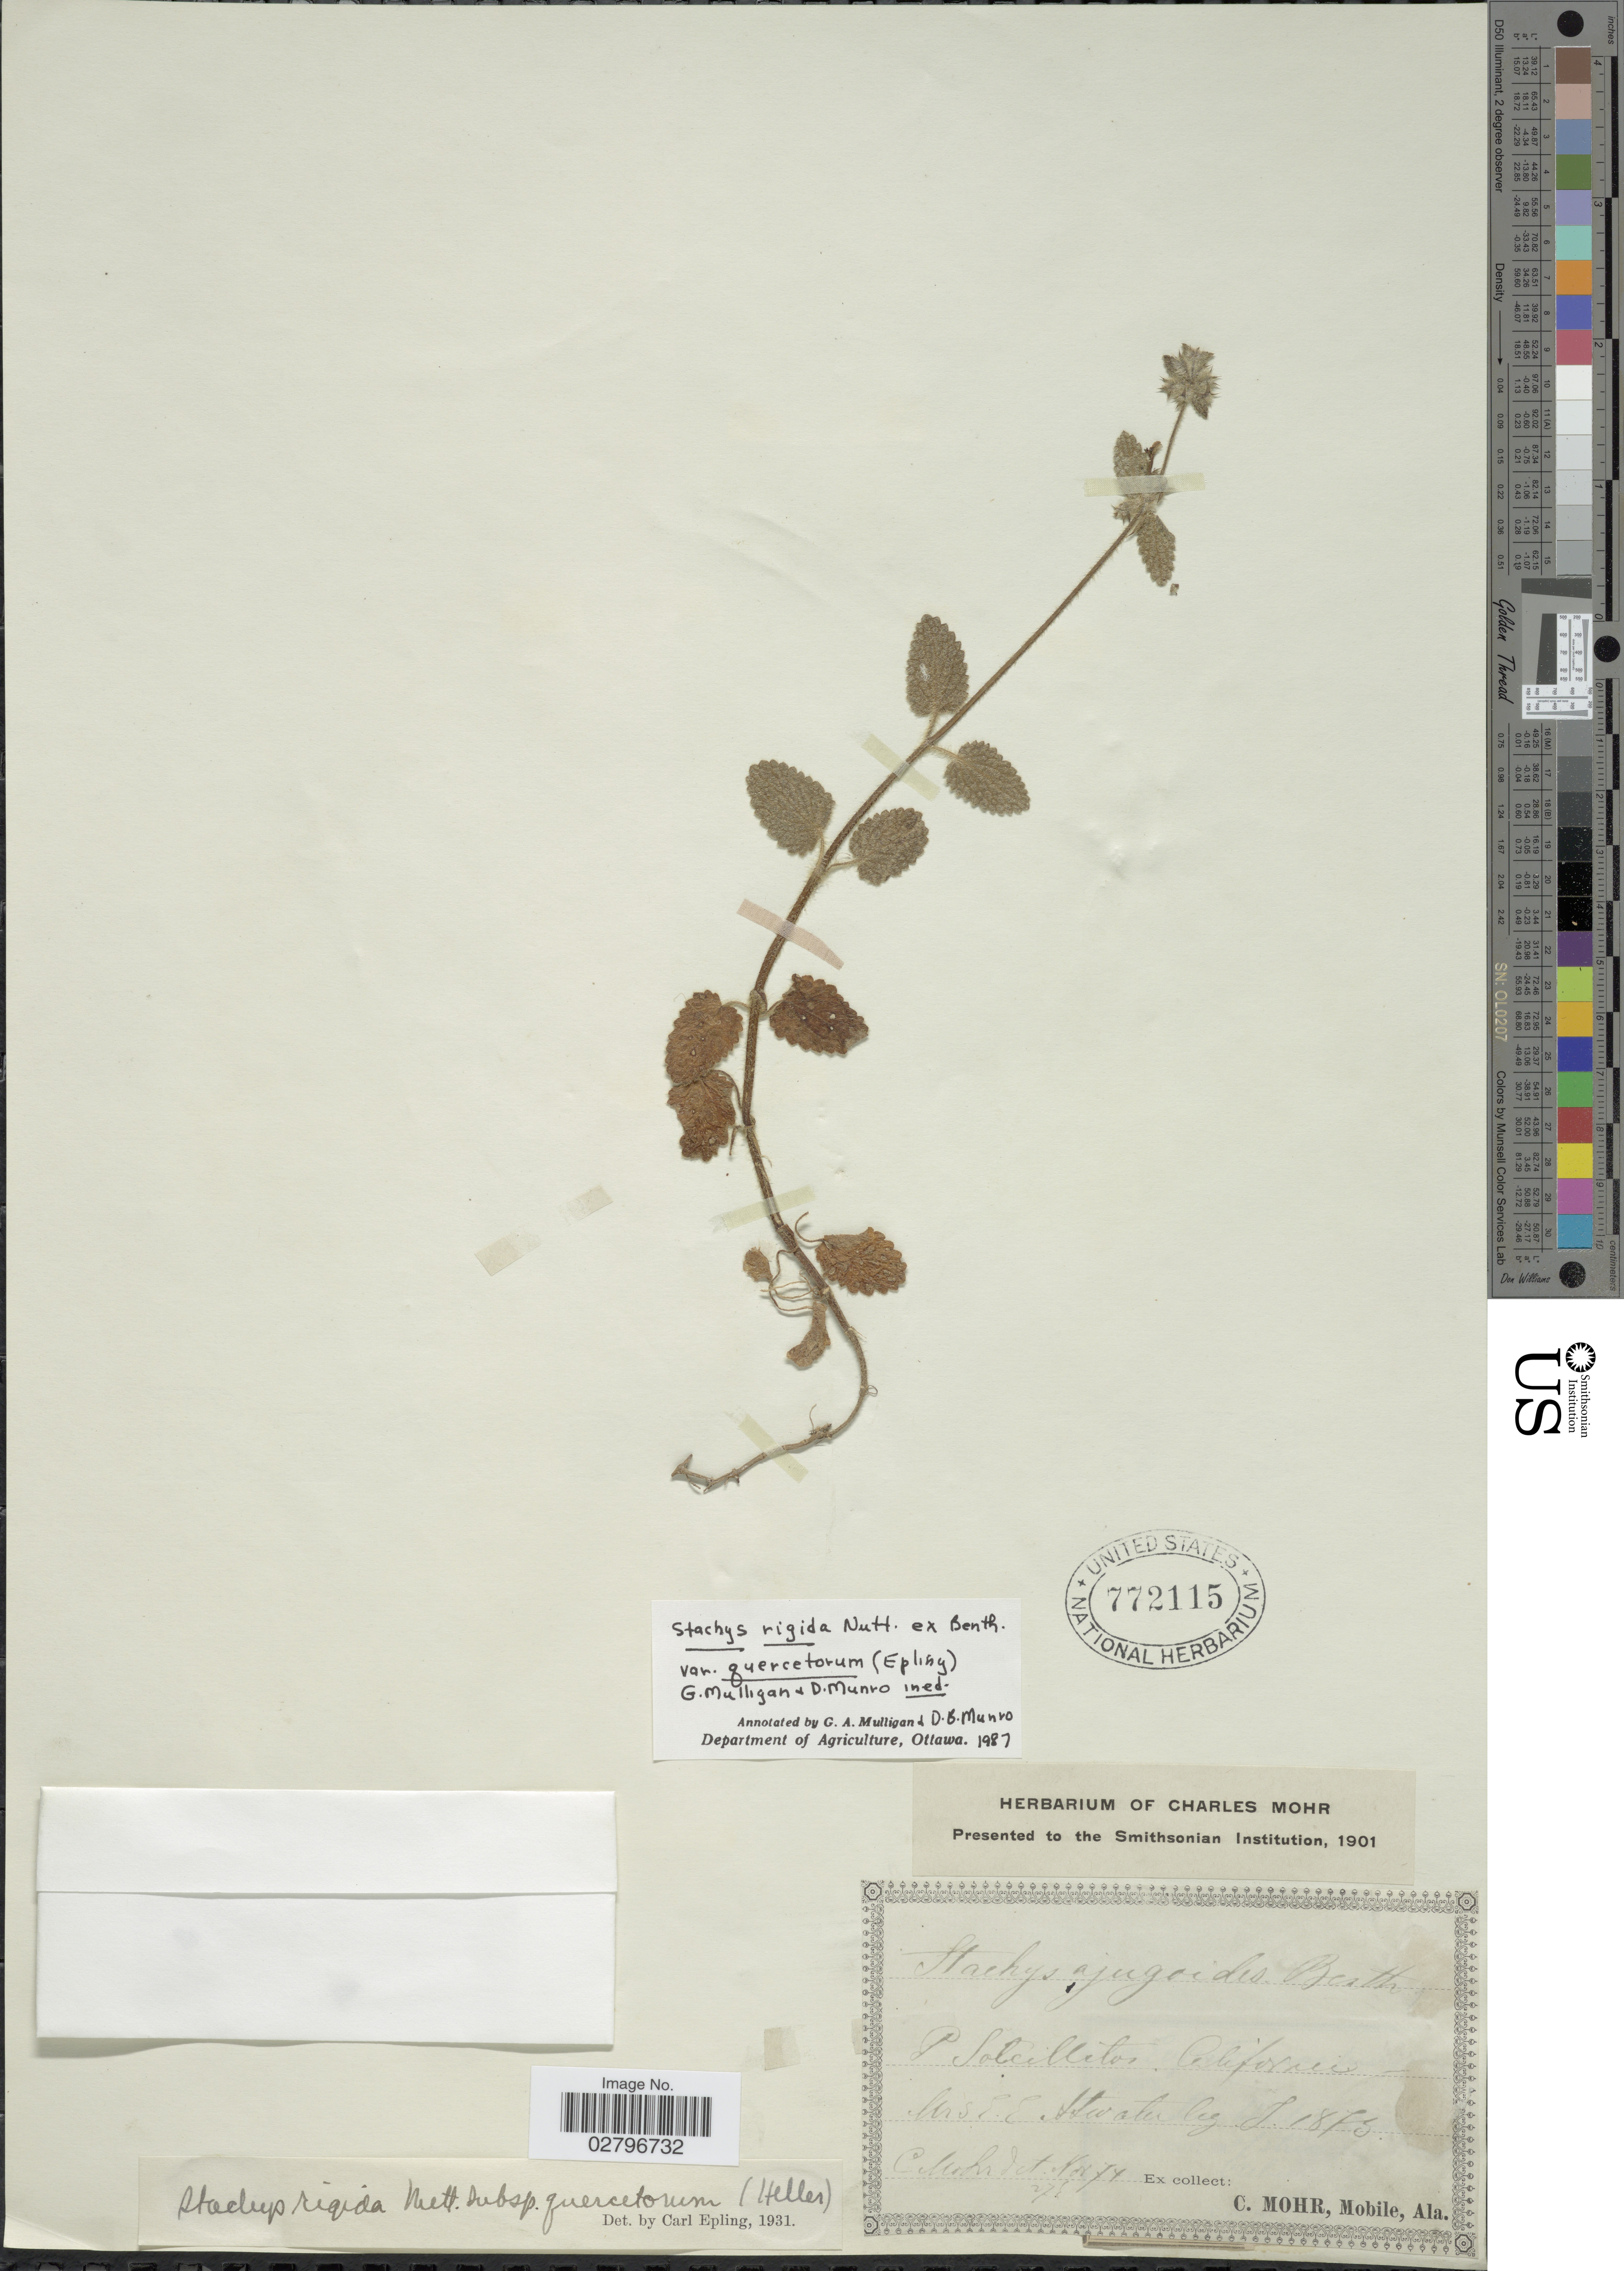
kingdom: Plantae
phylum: Tracheophyta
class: Magnoliopsida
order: Lamiales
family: Lamiaceae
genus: Stachys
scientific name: Stachys rigida subsp. quercetorum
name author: (A. Heller) Epling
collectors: E. E. Atwater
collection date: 1875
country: United States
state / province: California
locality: P Solcillibos. [interpreted]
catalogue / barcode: US 772115